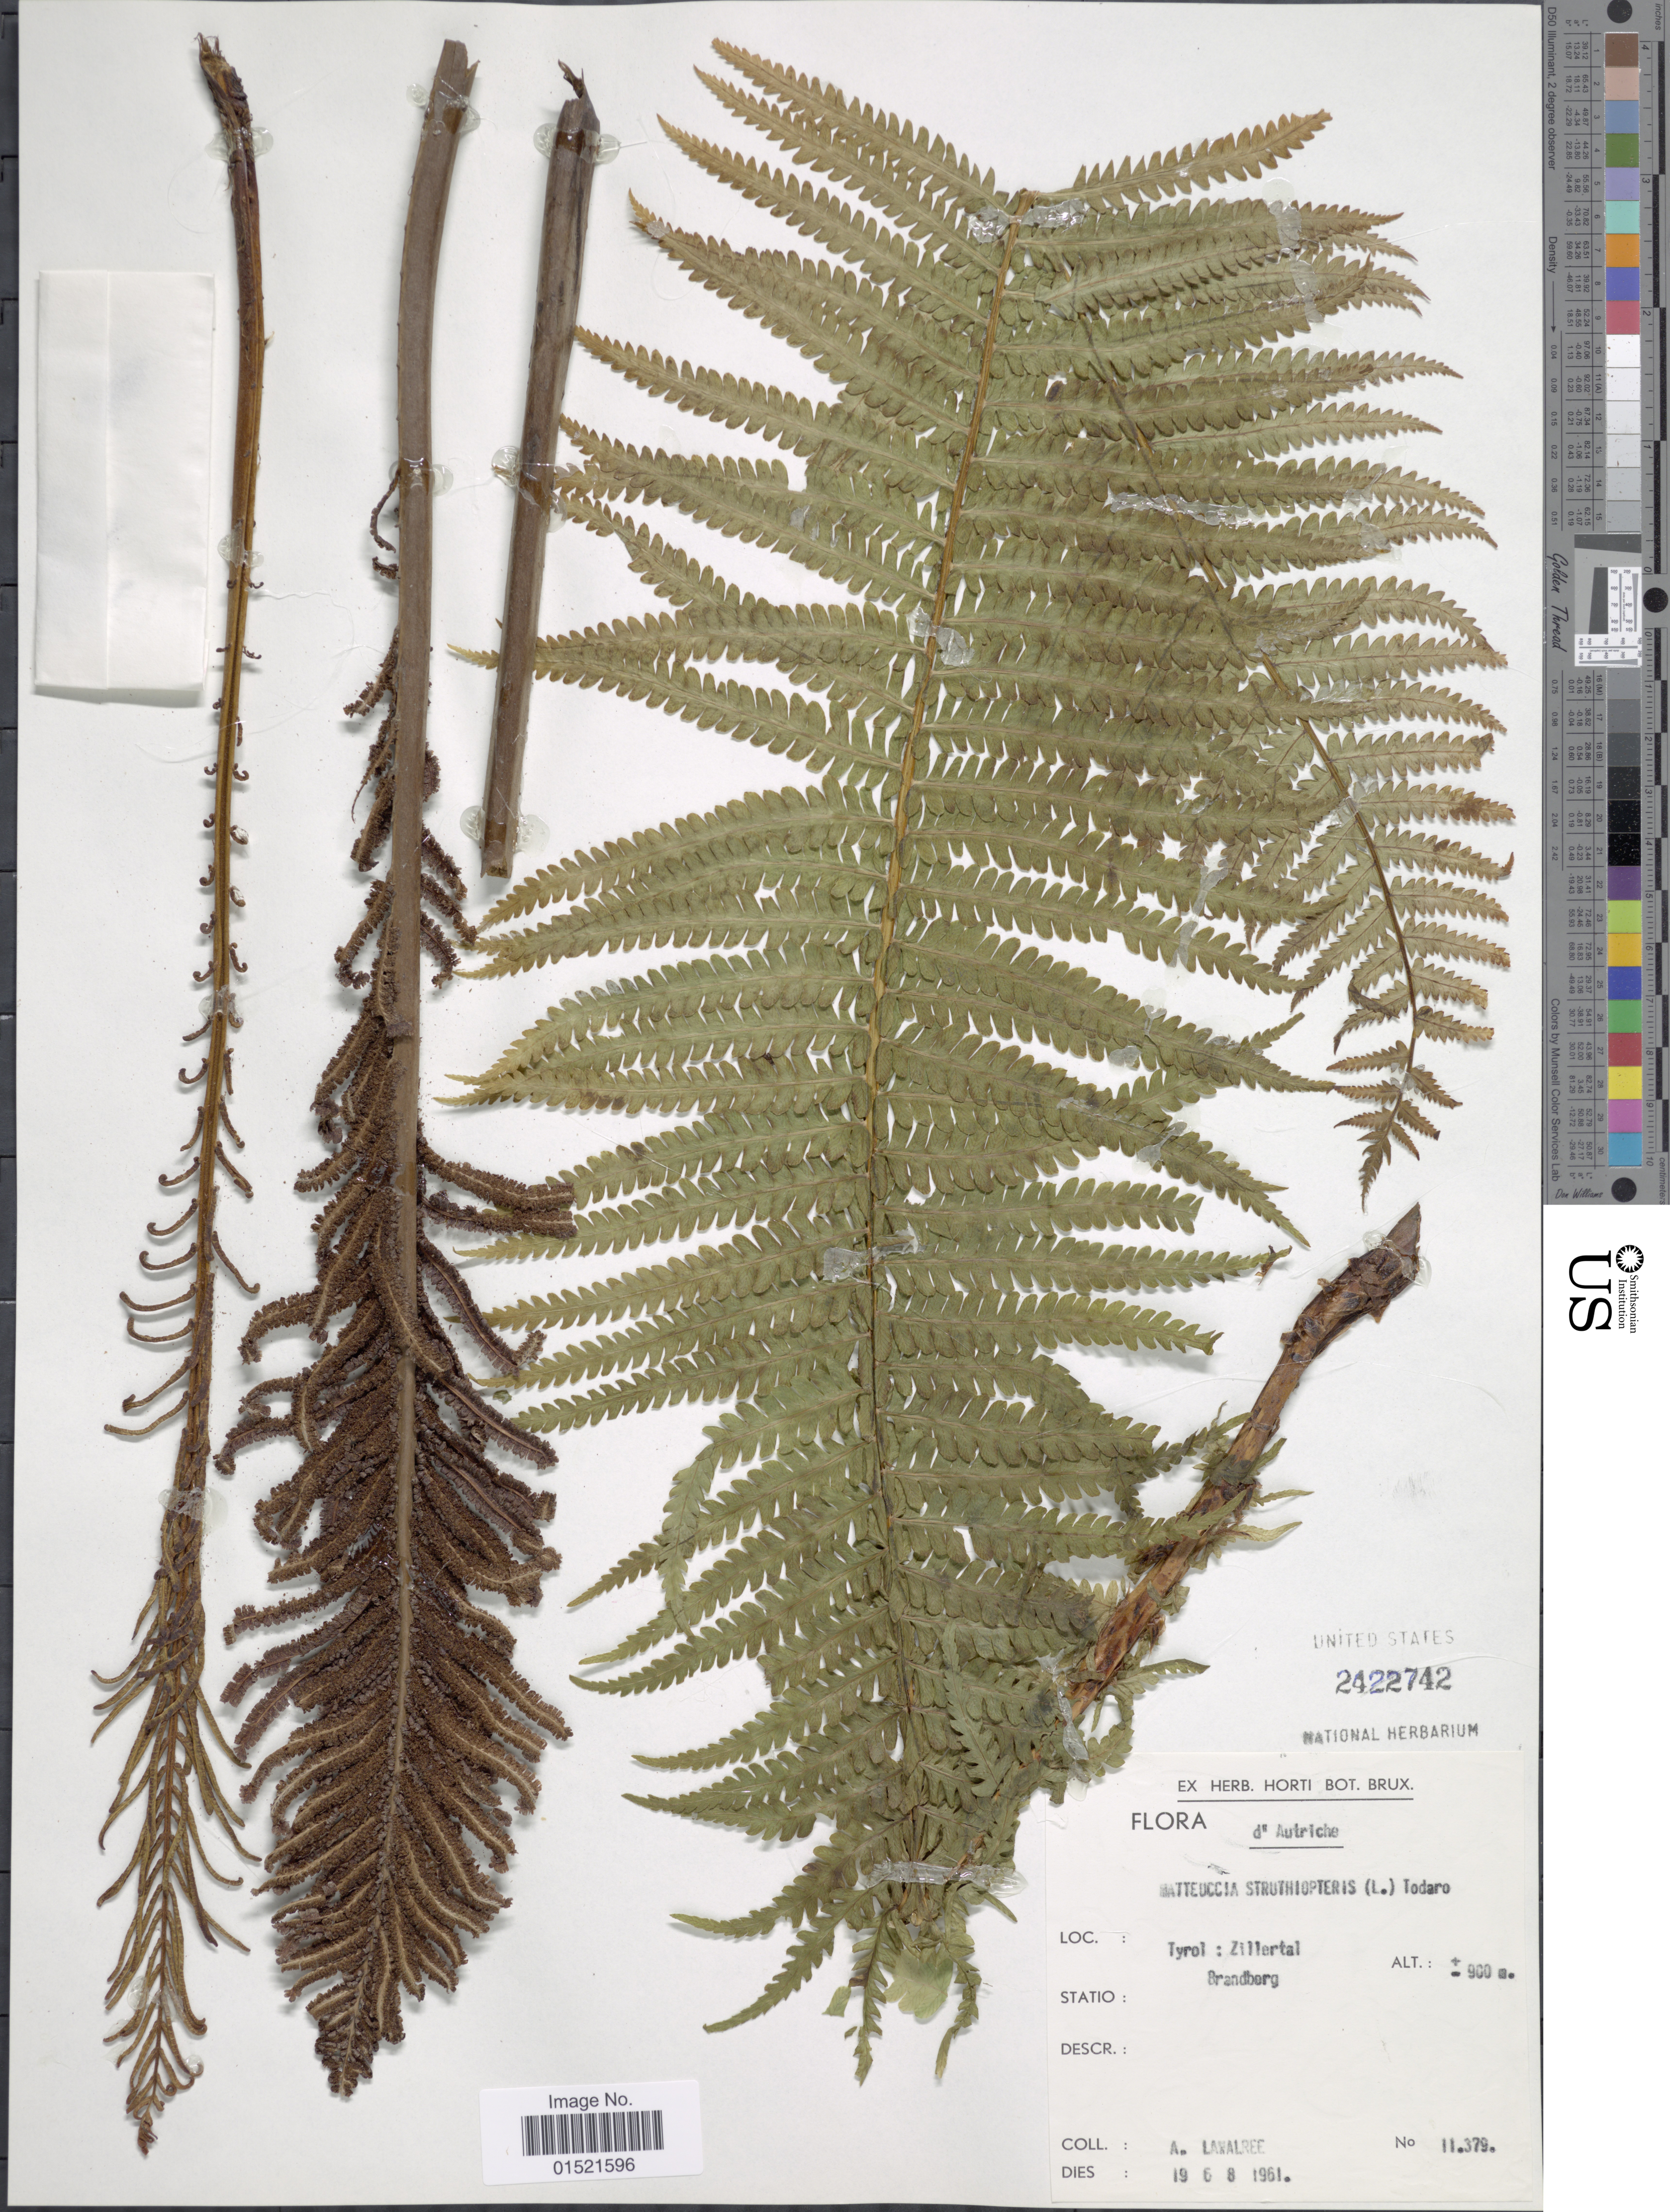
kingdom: Plantae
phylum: Tracheophyta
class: Polypodiopsida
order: Polypodiales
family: Onocleaceae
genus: Matteuccia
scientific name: Matteuccia struthiopteris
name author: (L.) Tod.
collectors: A. G. Lawalrée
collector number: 11379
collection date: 1961-06-19/1961-08-06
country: Austria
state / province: Tirol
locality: D'Autriche, Tyrol: Zillertal, Brandberg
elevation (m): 900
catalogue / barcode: US 2422742